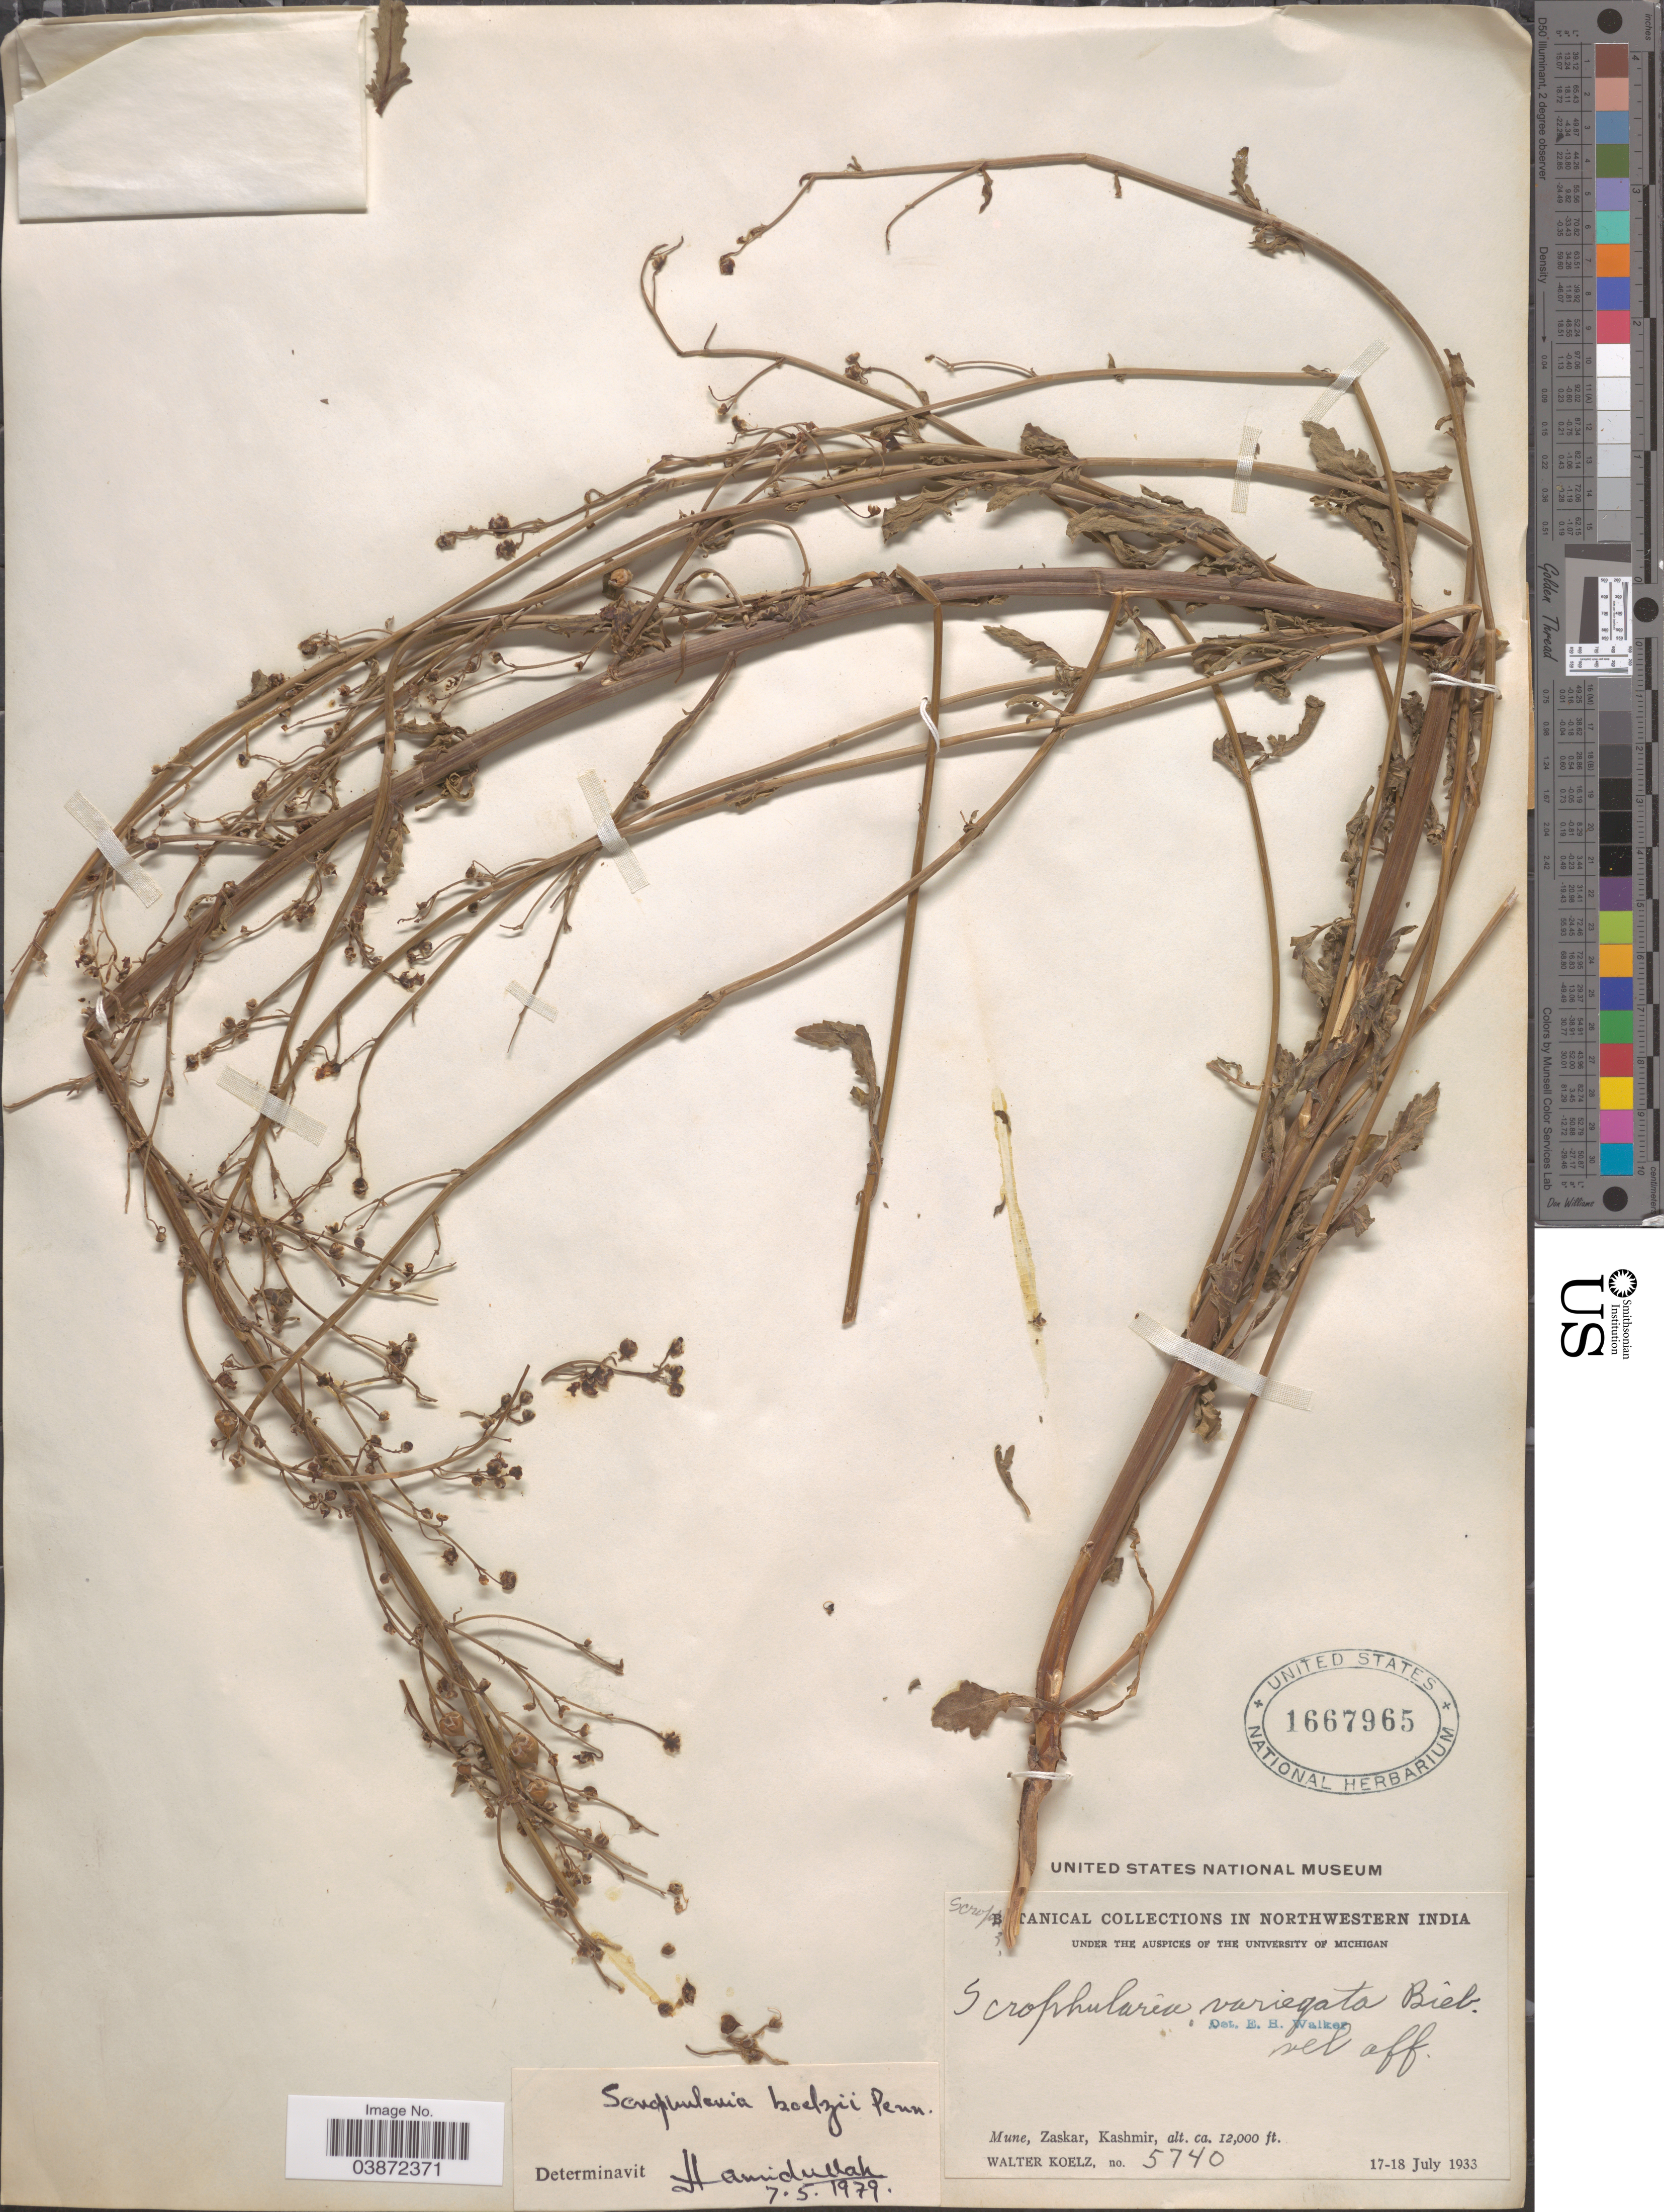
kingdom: Plantae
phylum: Tracheophyta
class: Magnoliopsida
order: Lamiales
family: Scrophulariaceae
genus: Scrophularia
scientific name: Scrophularia koelzii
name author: Pennell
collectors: W. N. Koelz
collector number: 5740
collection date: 1933-07-17/1933-07-18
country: India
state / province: Jammu and Kashmir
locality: In Northwestern India. Mune, Zaskar, Kashmir.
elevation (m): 3658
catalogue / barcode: US 1667965